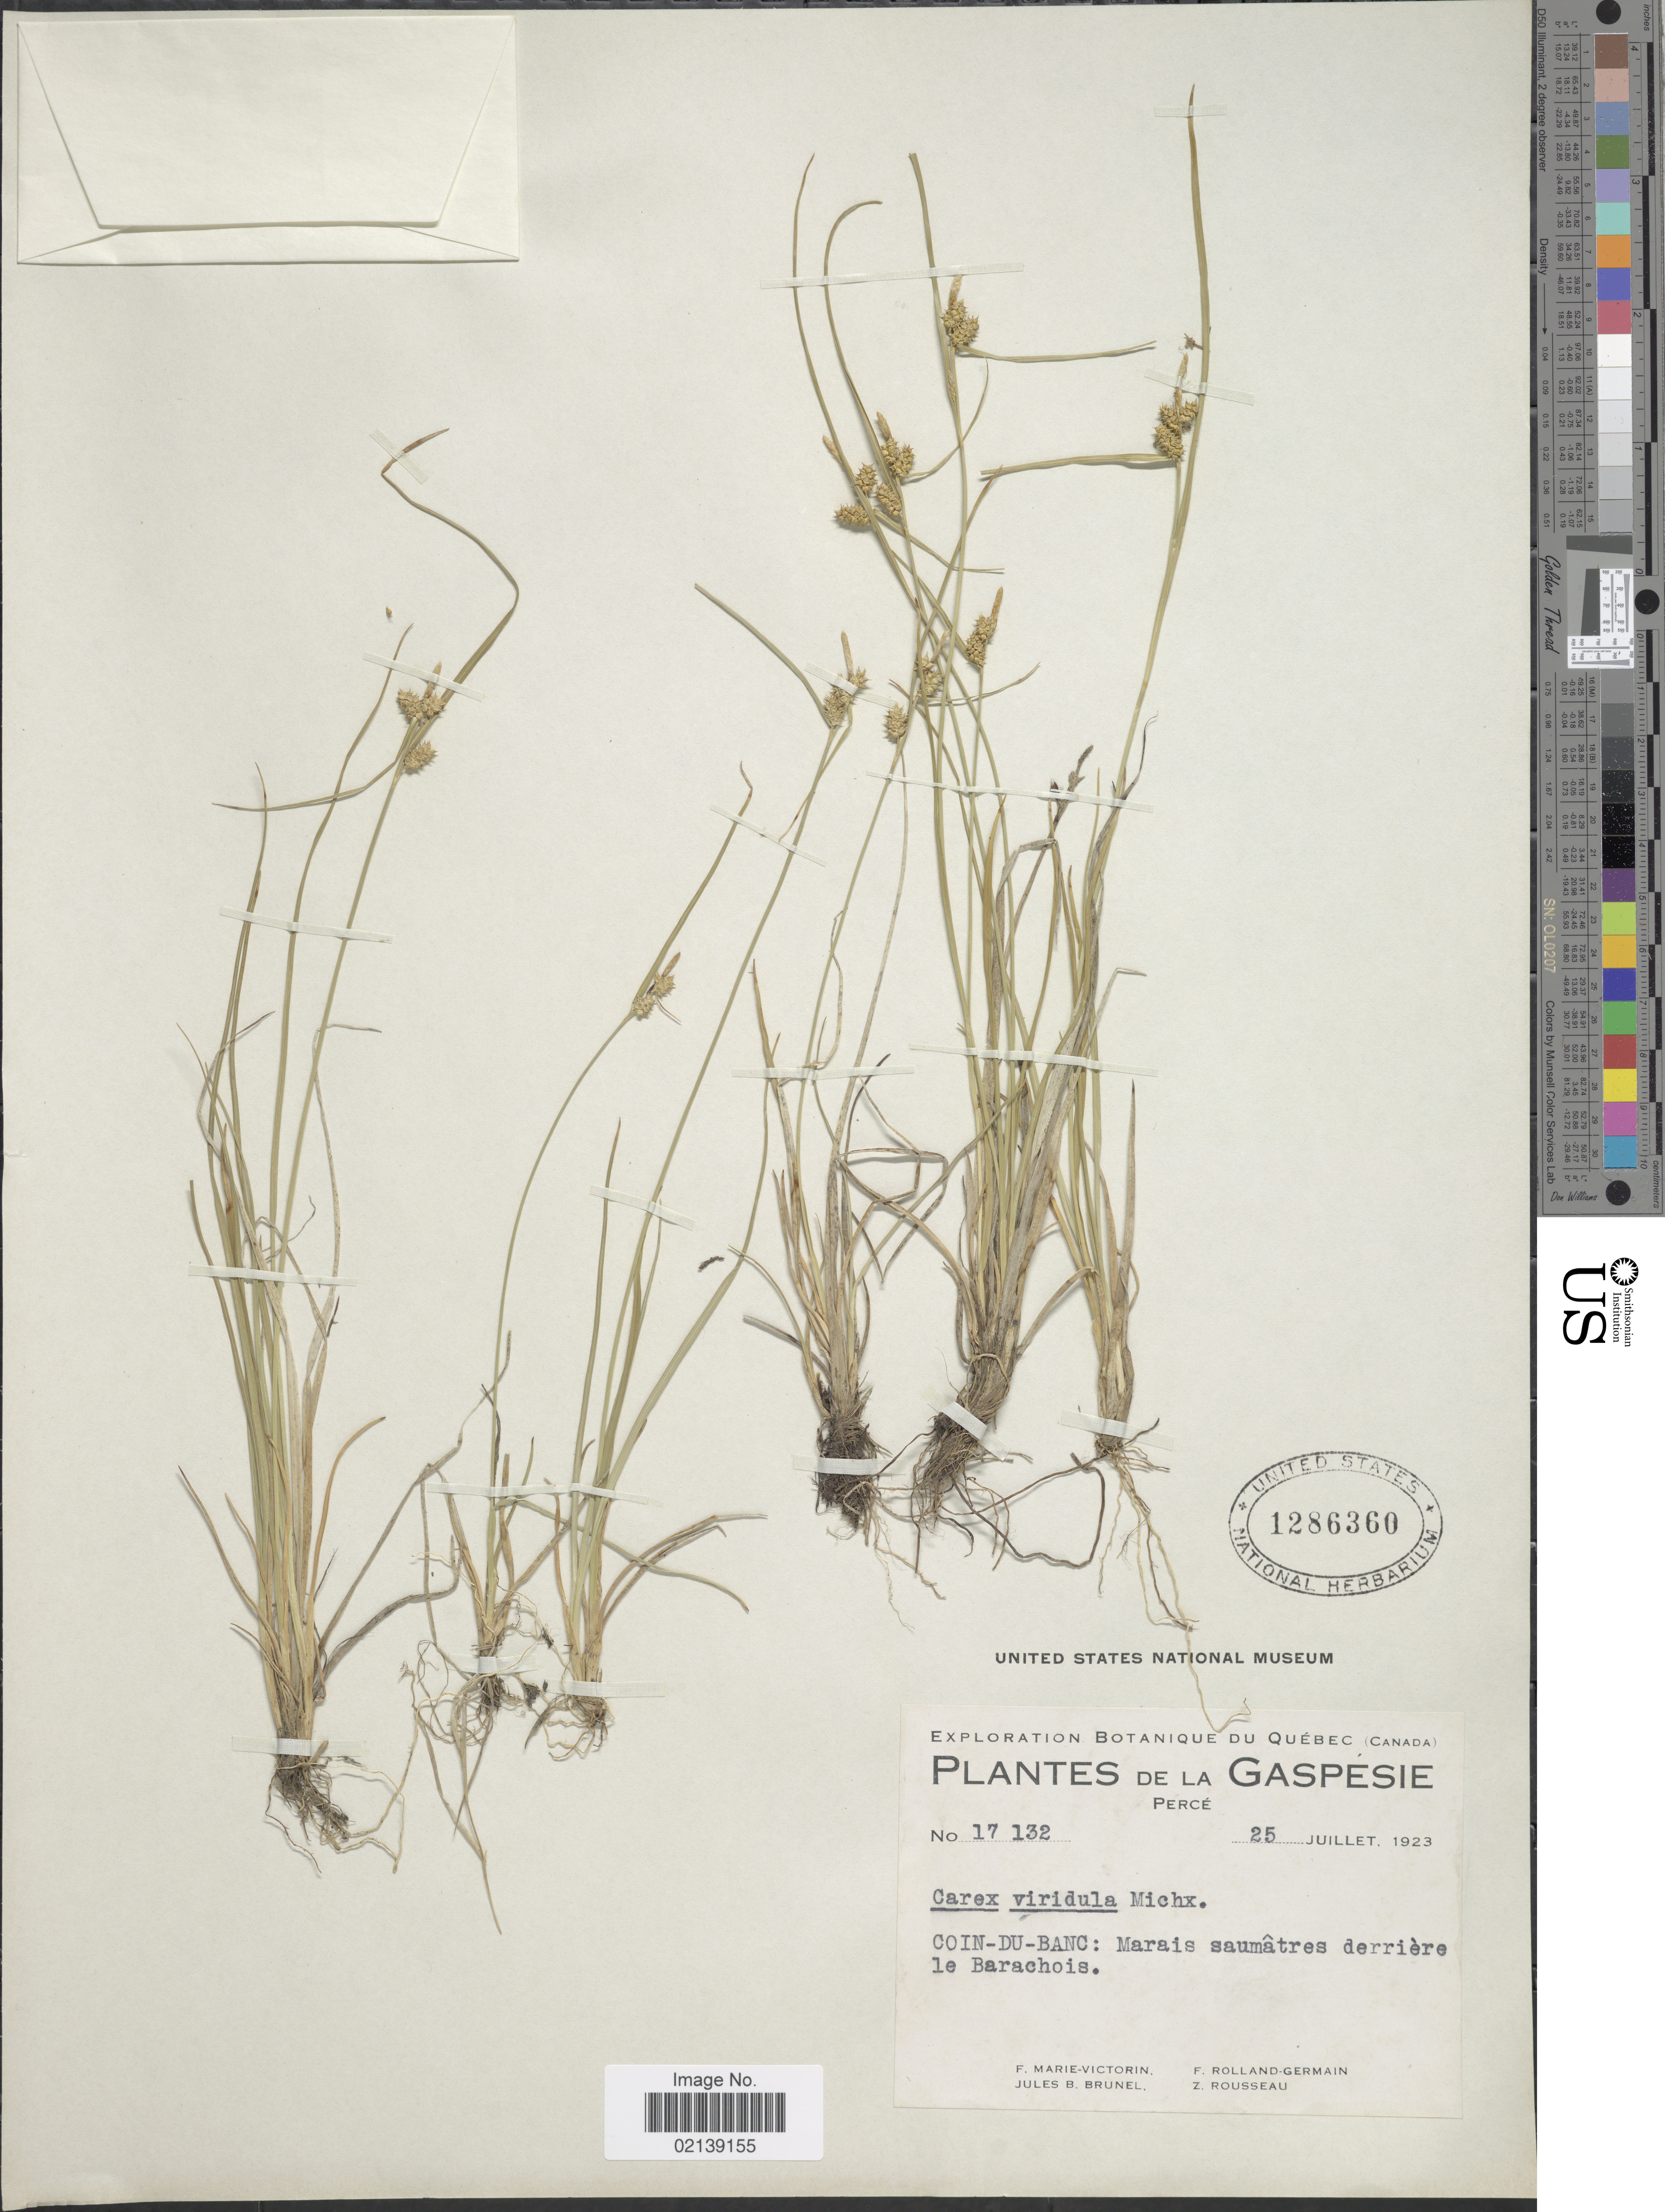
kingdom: Plantae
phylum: Tracheophyta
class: Liliopsida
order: Poales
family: Cyperaceae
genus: Carex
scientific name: Carex oederi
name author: Retz.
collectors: F. Marie-Victorin, J. Brunel, Rolland-Germain & Z. Rousseau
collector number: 17132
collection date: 1923-07-25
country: Canada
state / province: Quebec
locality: Botanique du Quebec, de La Gaspesie, Perce, Coin-Du-Banc: Marais saumatres derriere le Barachois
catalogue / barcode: US 1286360